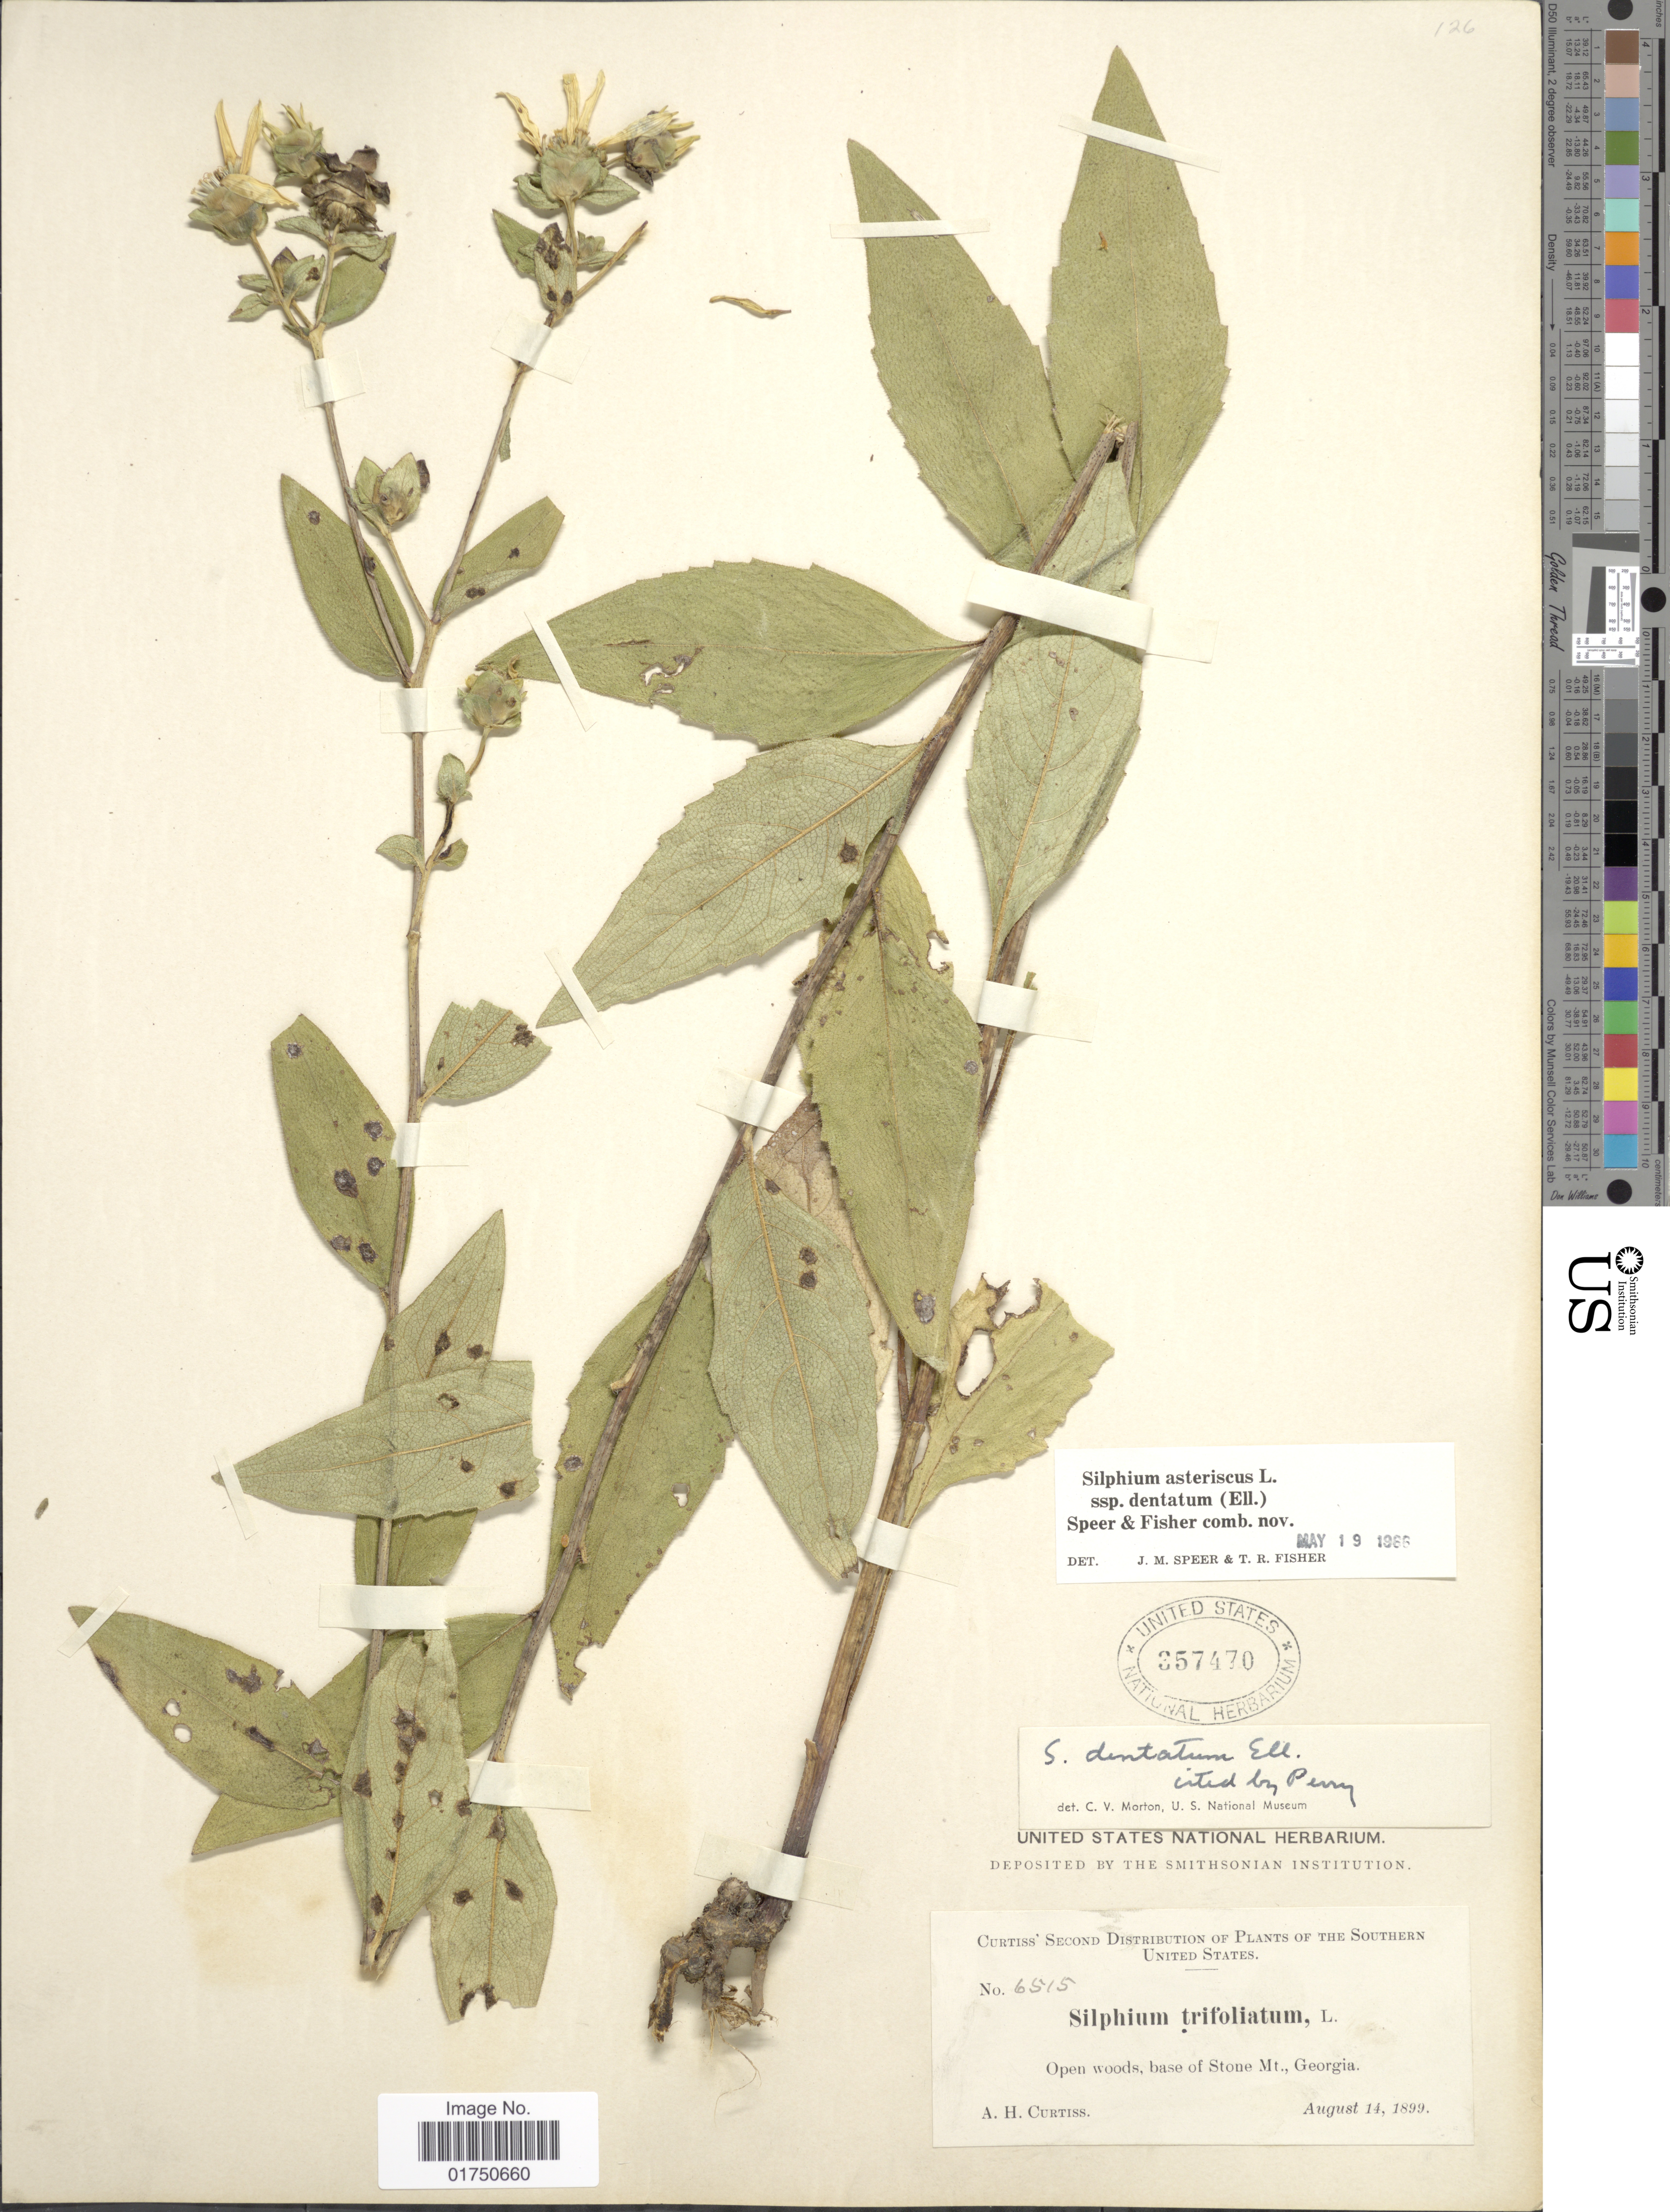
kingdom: Plantae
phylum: Tracheophyta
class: Magnoliopsida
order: Asterales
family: Asteraceae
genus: Silphium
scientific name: Silphium asteriscus var. dentatum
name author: (Elliott) Chapm.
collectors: A. H. Curtiss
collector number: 6515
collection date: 1899-08-14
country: United States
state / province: Georgia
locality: Open woods, base of Stone Mt., Georgia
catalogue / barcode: US 357470